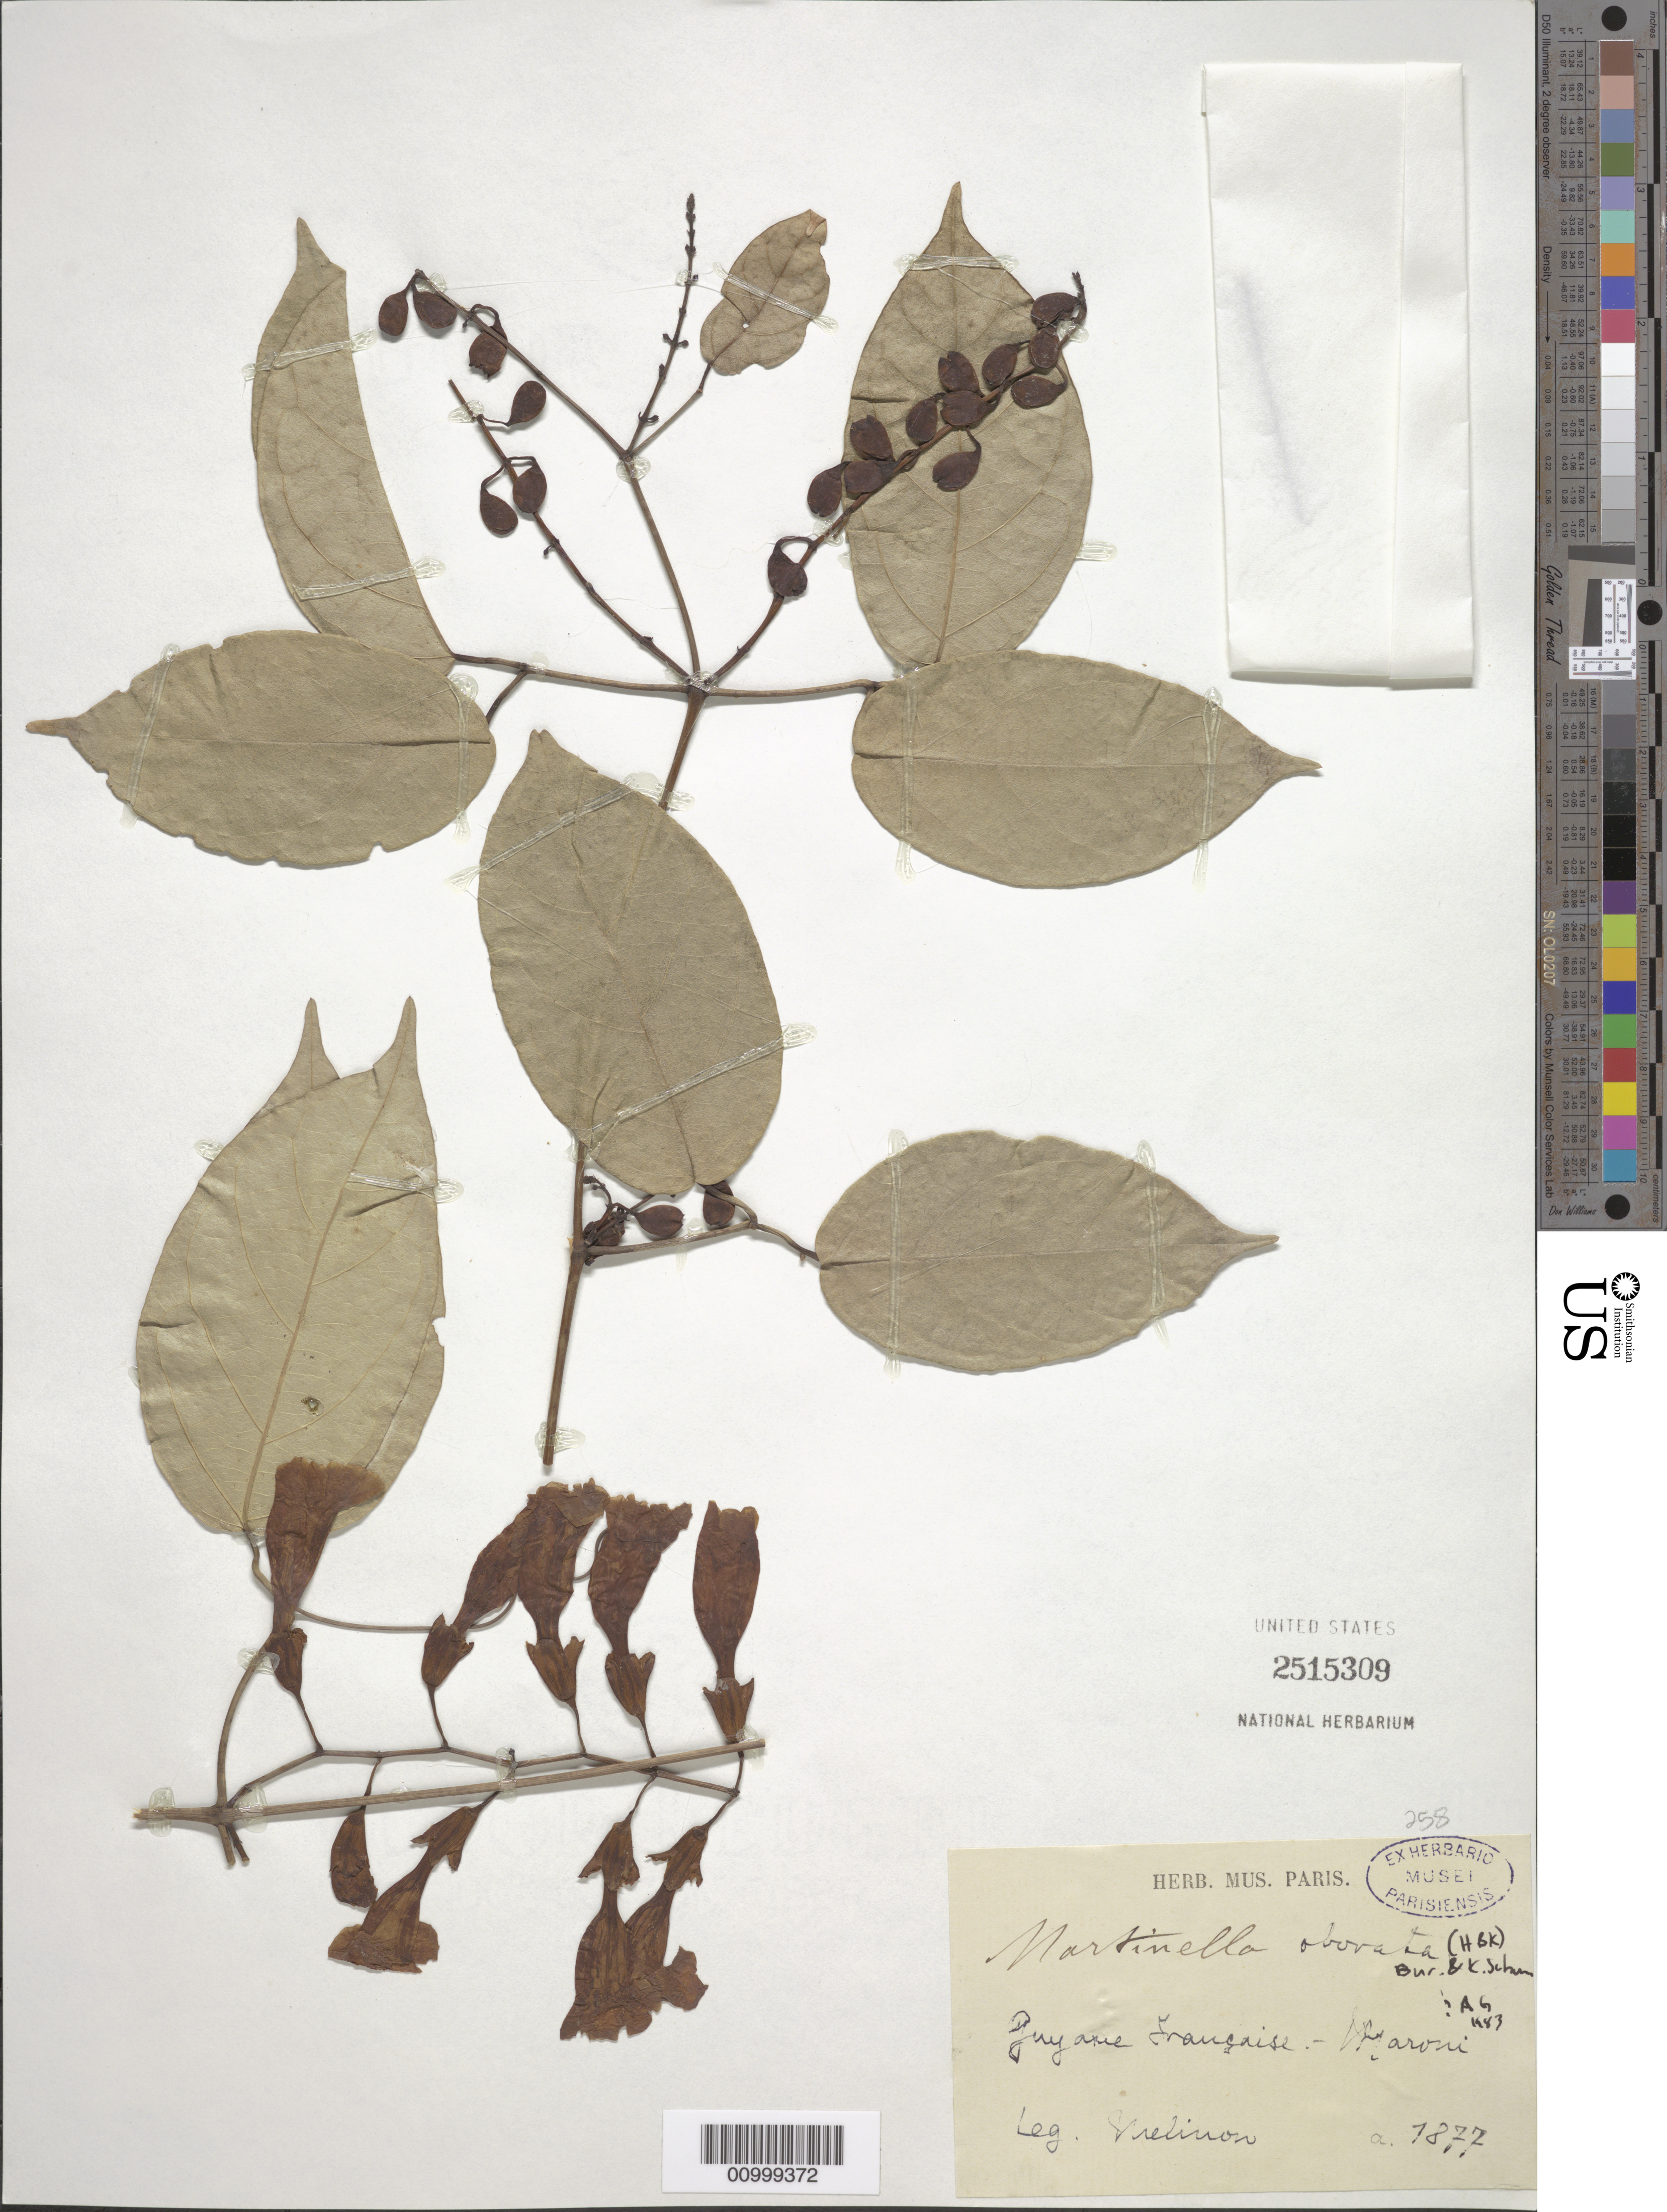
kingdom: Plantae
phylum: Tracheophyta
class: Magnoliopsida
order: Lamiales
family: Bignoniaceae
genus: Martinella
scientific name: Martinella obovata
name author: (Kunth) Bureau & K. Schum.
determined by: Gentry, A. H.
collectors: M. Melinon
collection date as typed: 1877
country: Guyana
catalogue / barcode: US 2515309